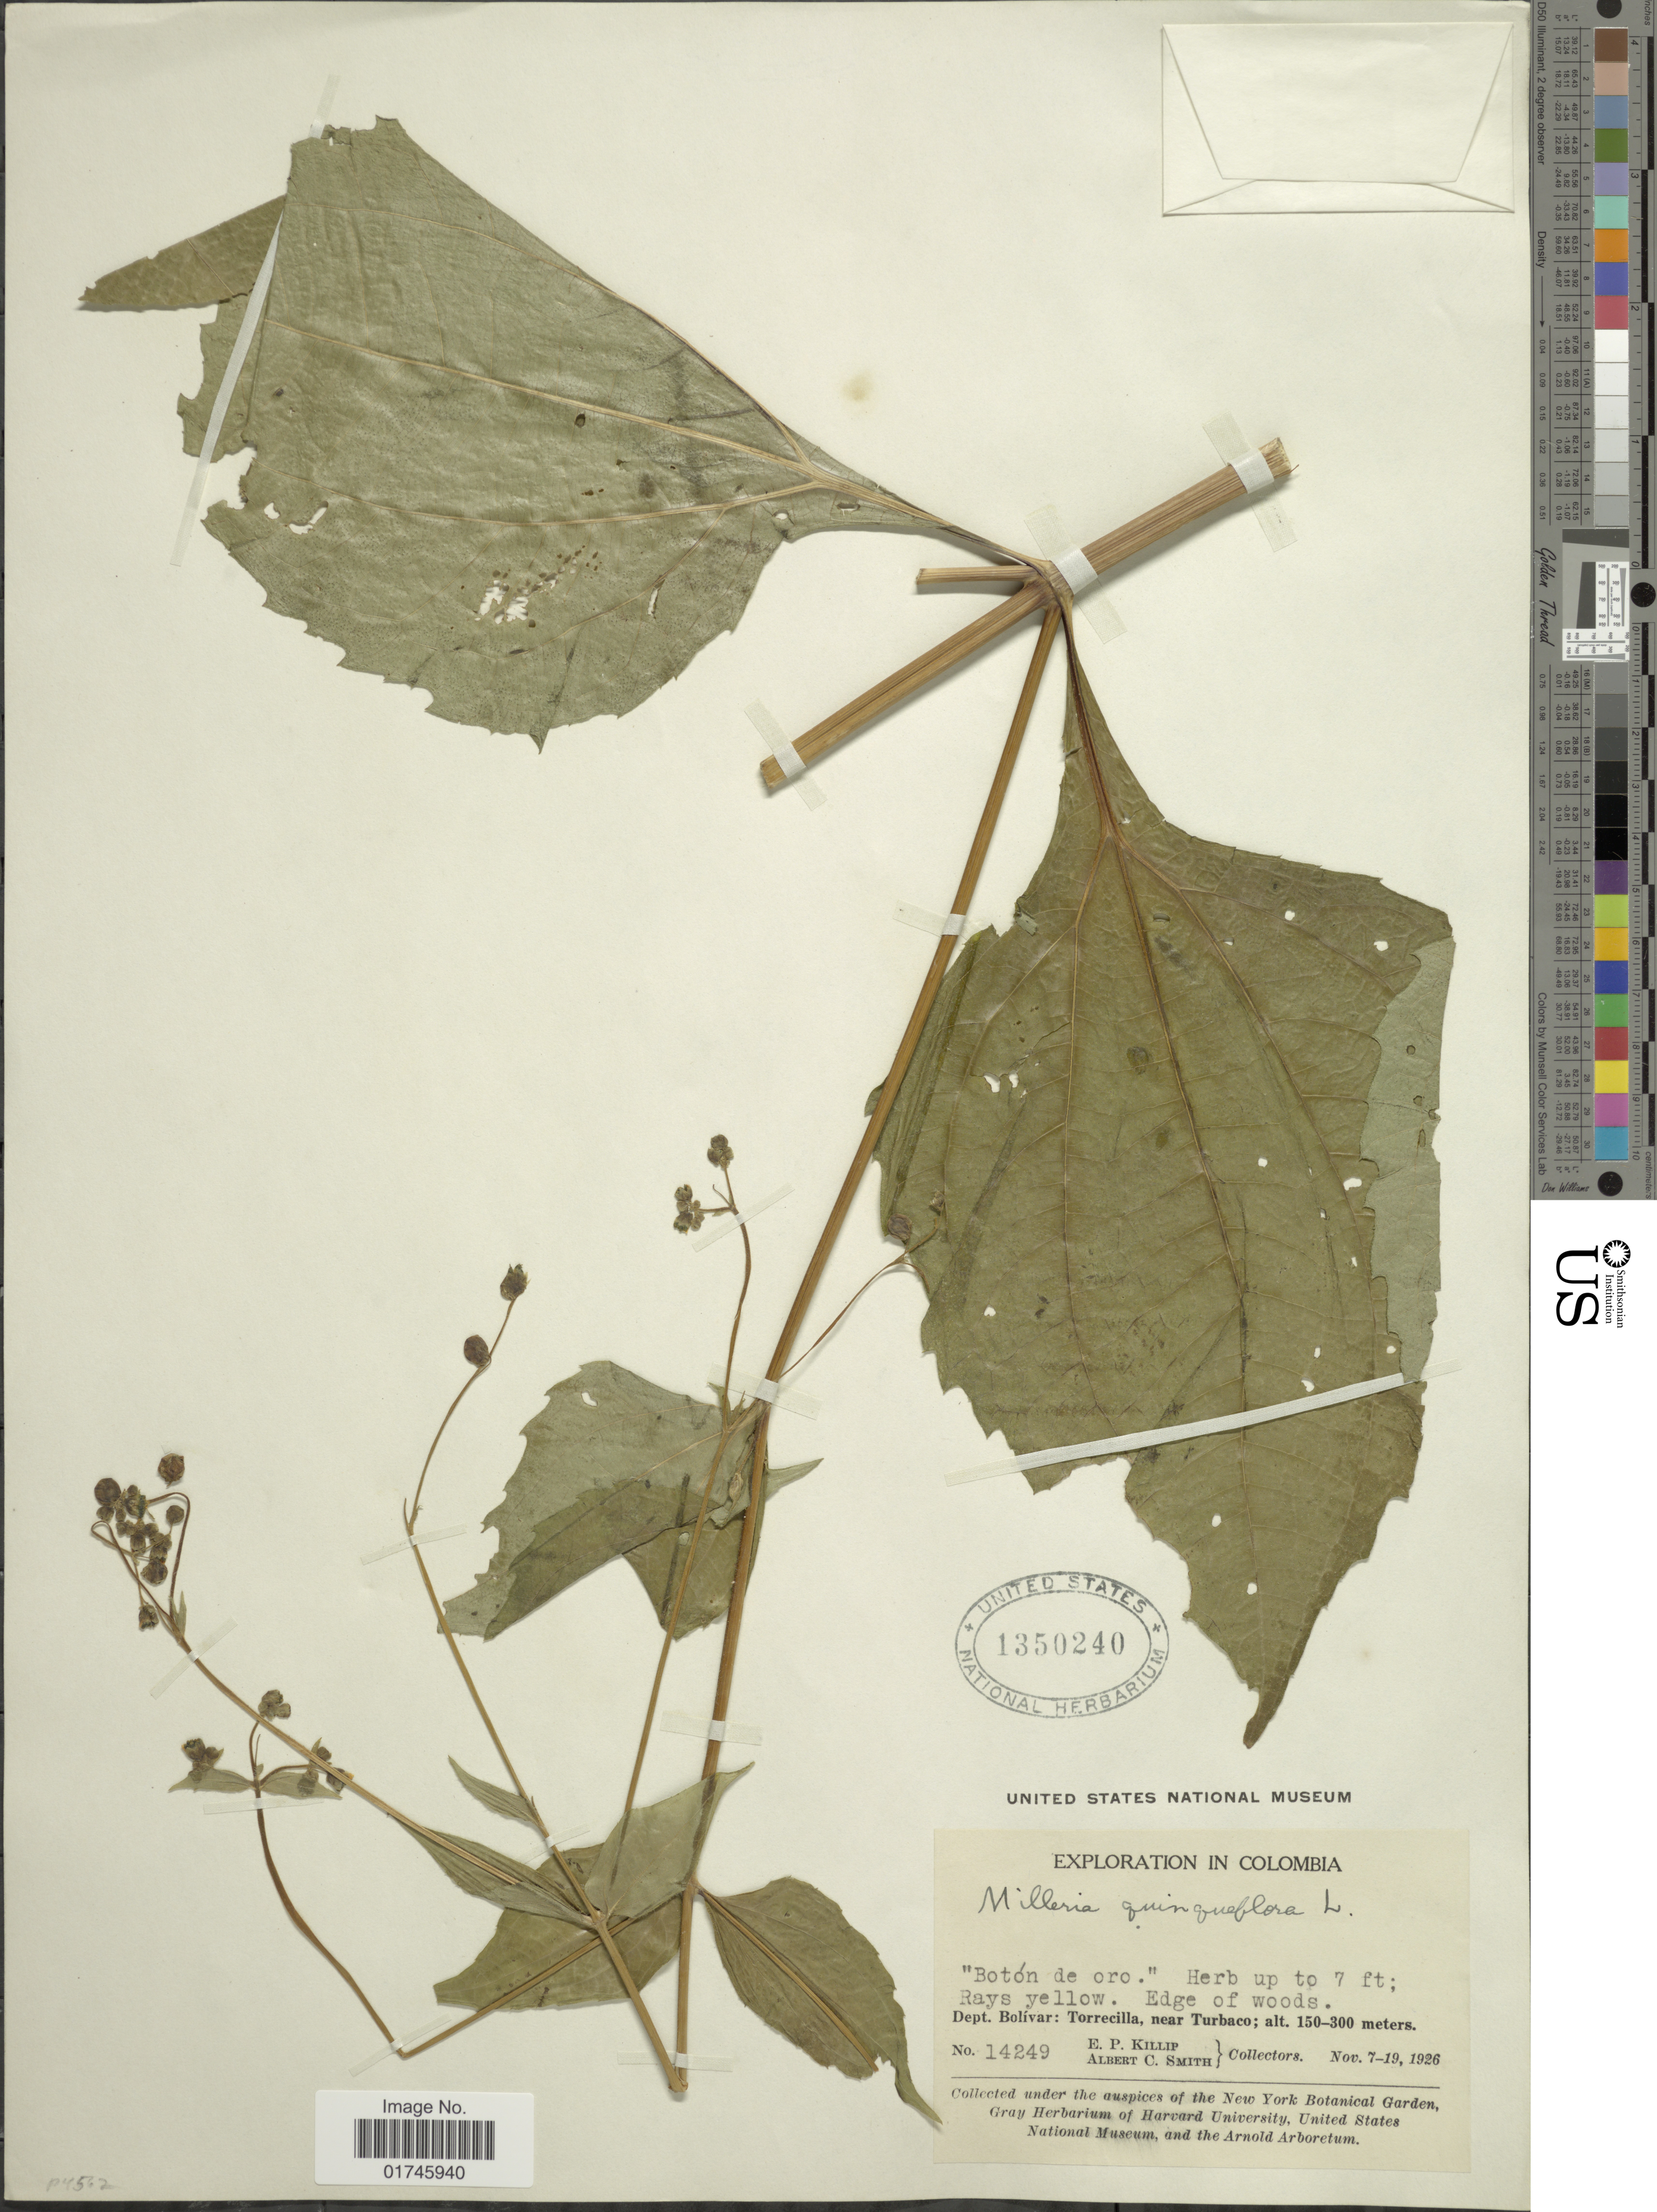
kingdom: Plantae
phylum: Tracheophyta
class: Magnoliopsida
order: Asterales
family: Asteraceae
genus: Milleria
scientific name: Milleria quinqueflora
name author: L.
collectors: E. P. Killip & A. C. Smith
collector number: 14249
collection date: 1926-11-07/1926-11-19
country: Colombia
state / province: Bolívar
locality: Dept. Bolivar: Torrecilla, near Turbaco.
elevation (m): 150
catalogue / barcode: US 1350240